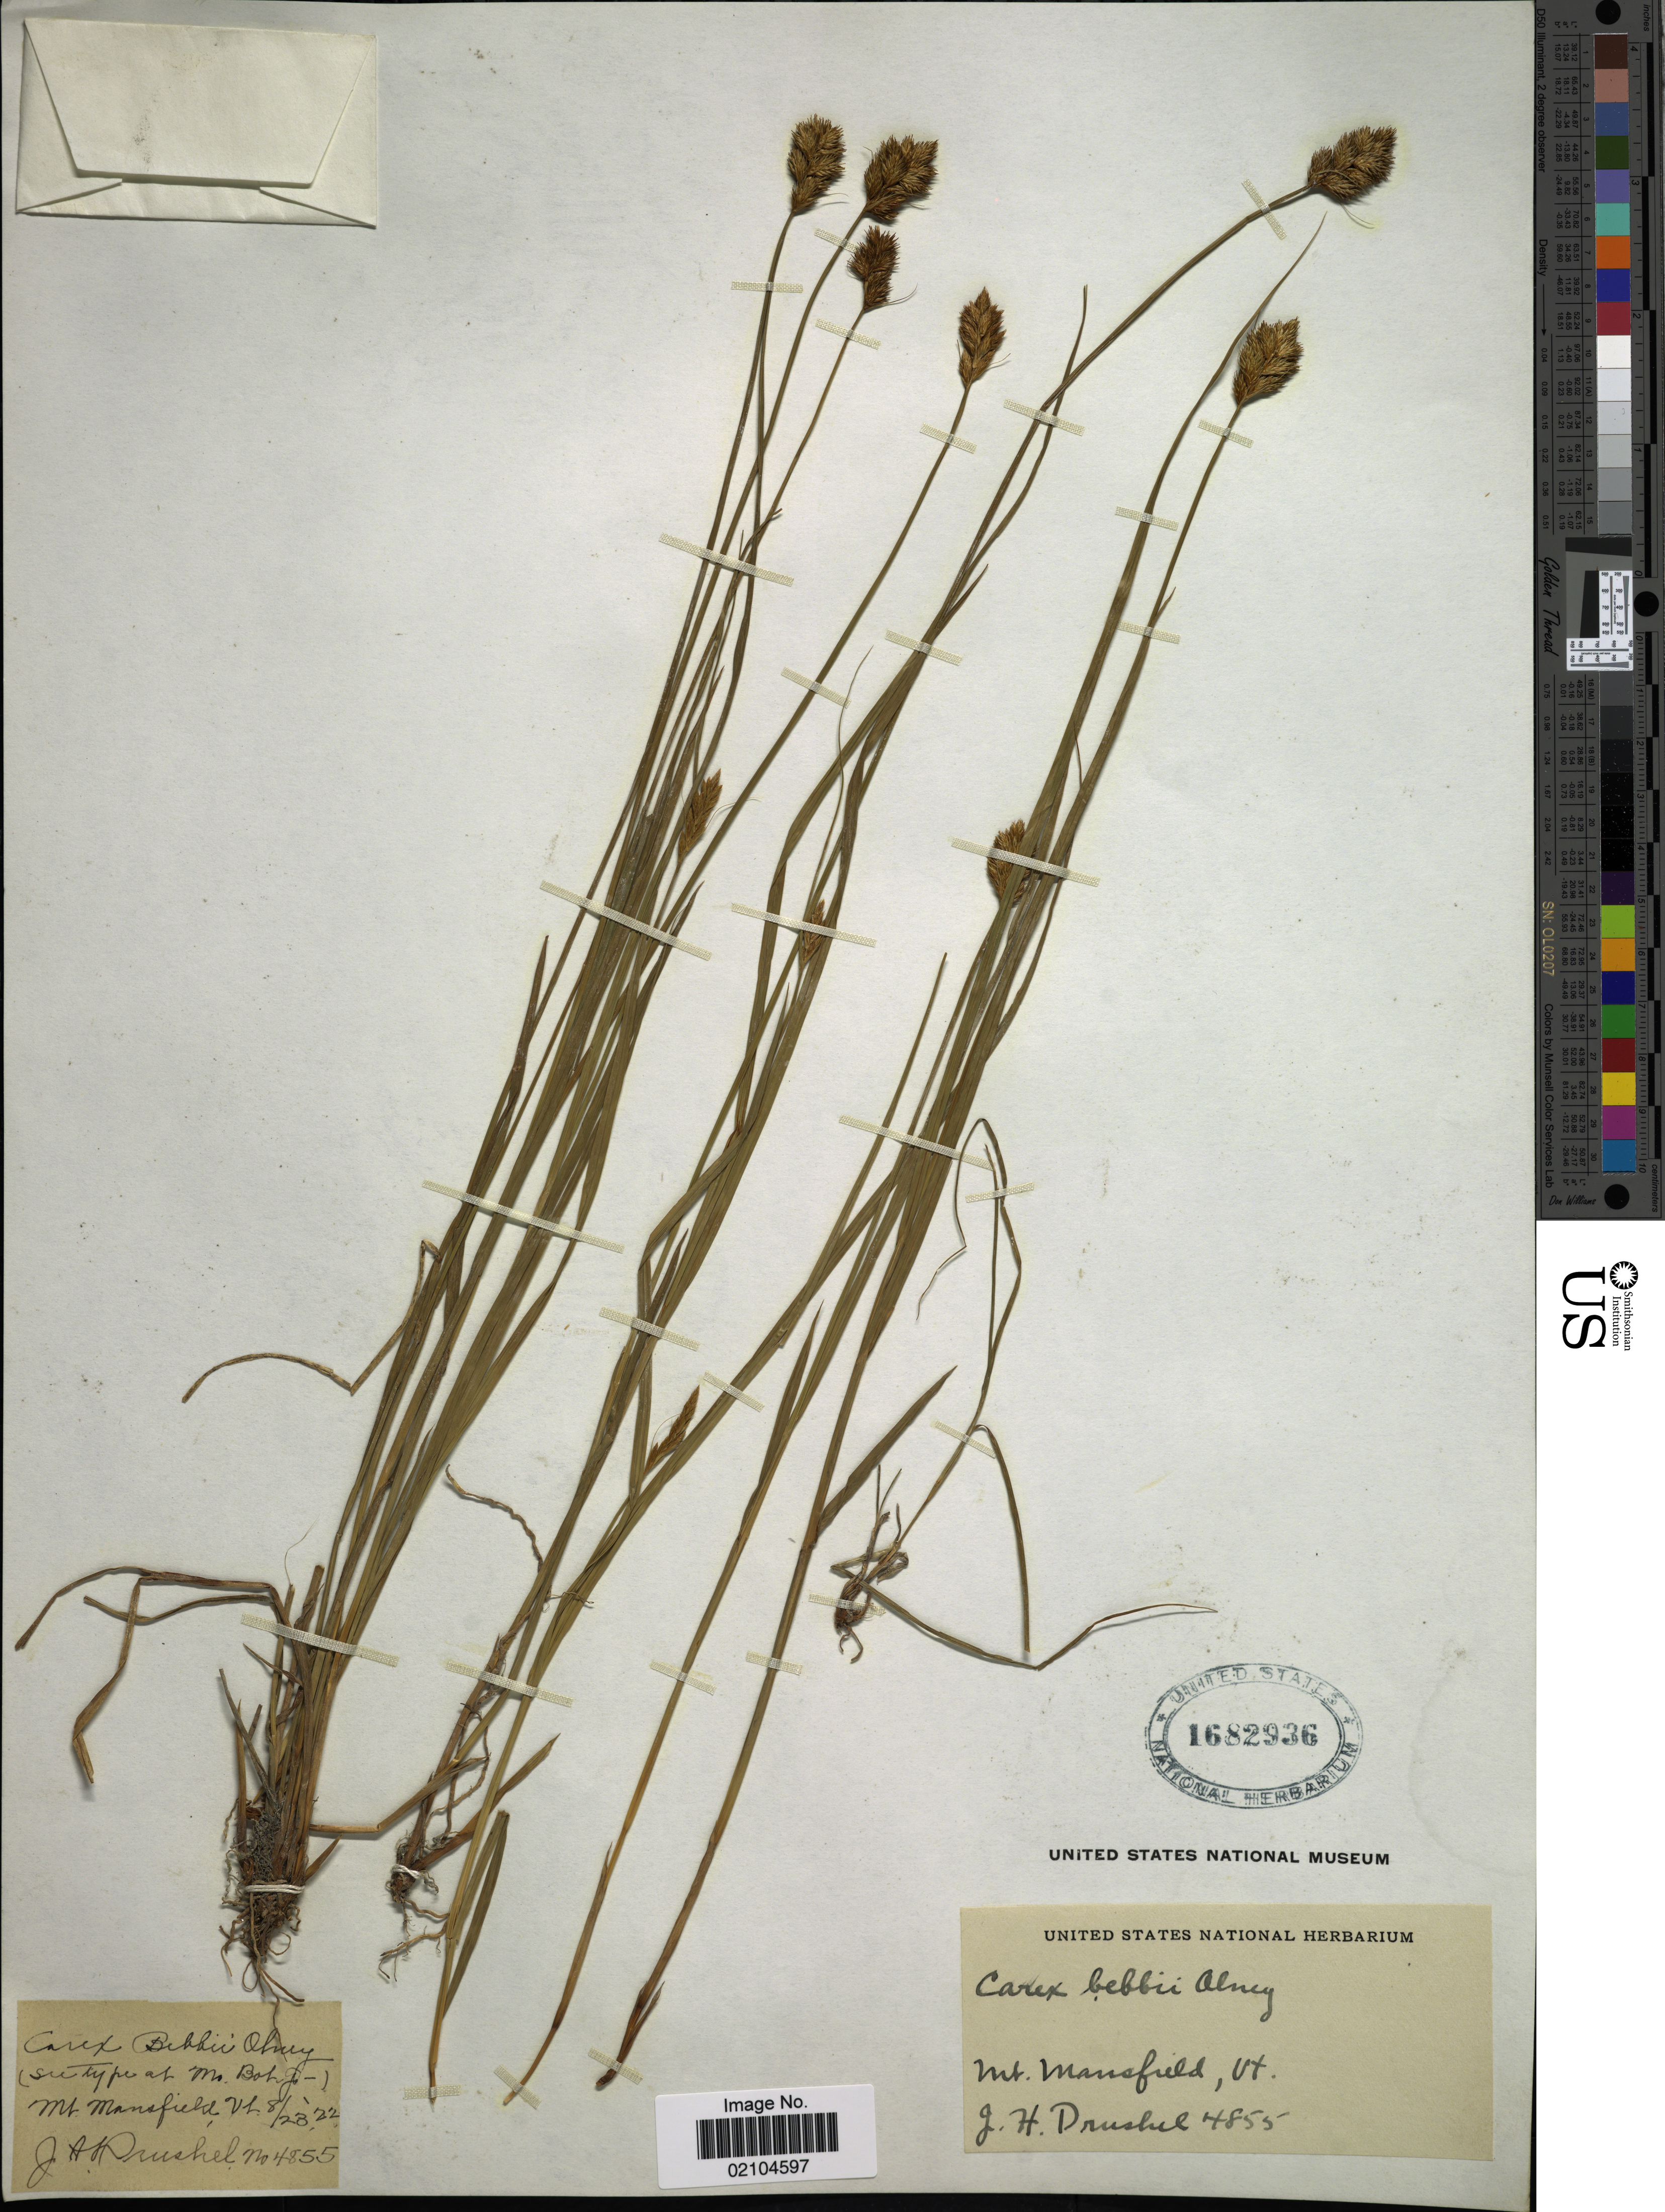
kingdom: Plantae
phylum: Tracheophyta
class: Liliopsida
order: Poales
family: Cyperaceae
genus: Carex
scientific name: Carex bebbii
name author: (L.H. Bailey) Olney ex Fernald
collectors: J. A. Drushel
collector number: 4855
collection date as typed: Transcribed d/m/y: 23/8/22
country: United States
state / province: Vermont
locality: Mt. Mansfield, Vt.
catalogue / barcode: US 1682936